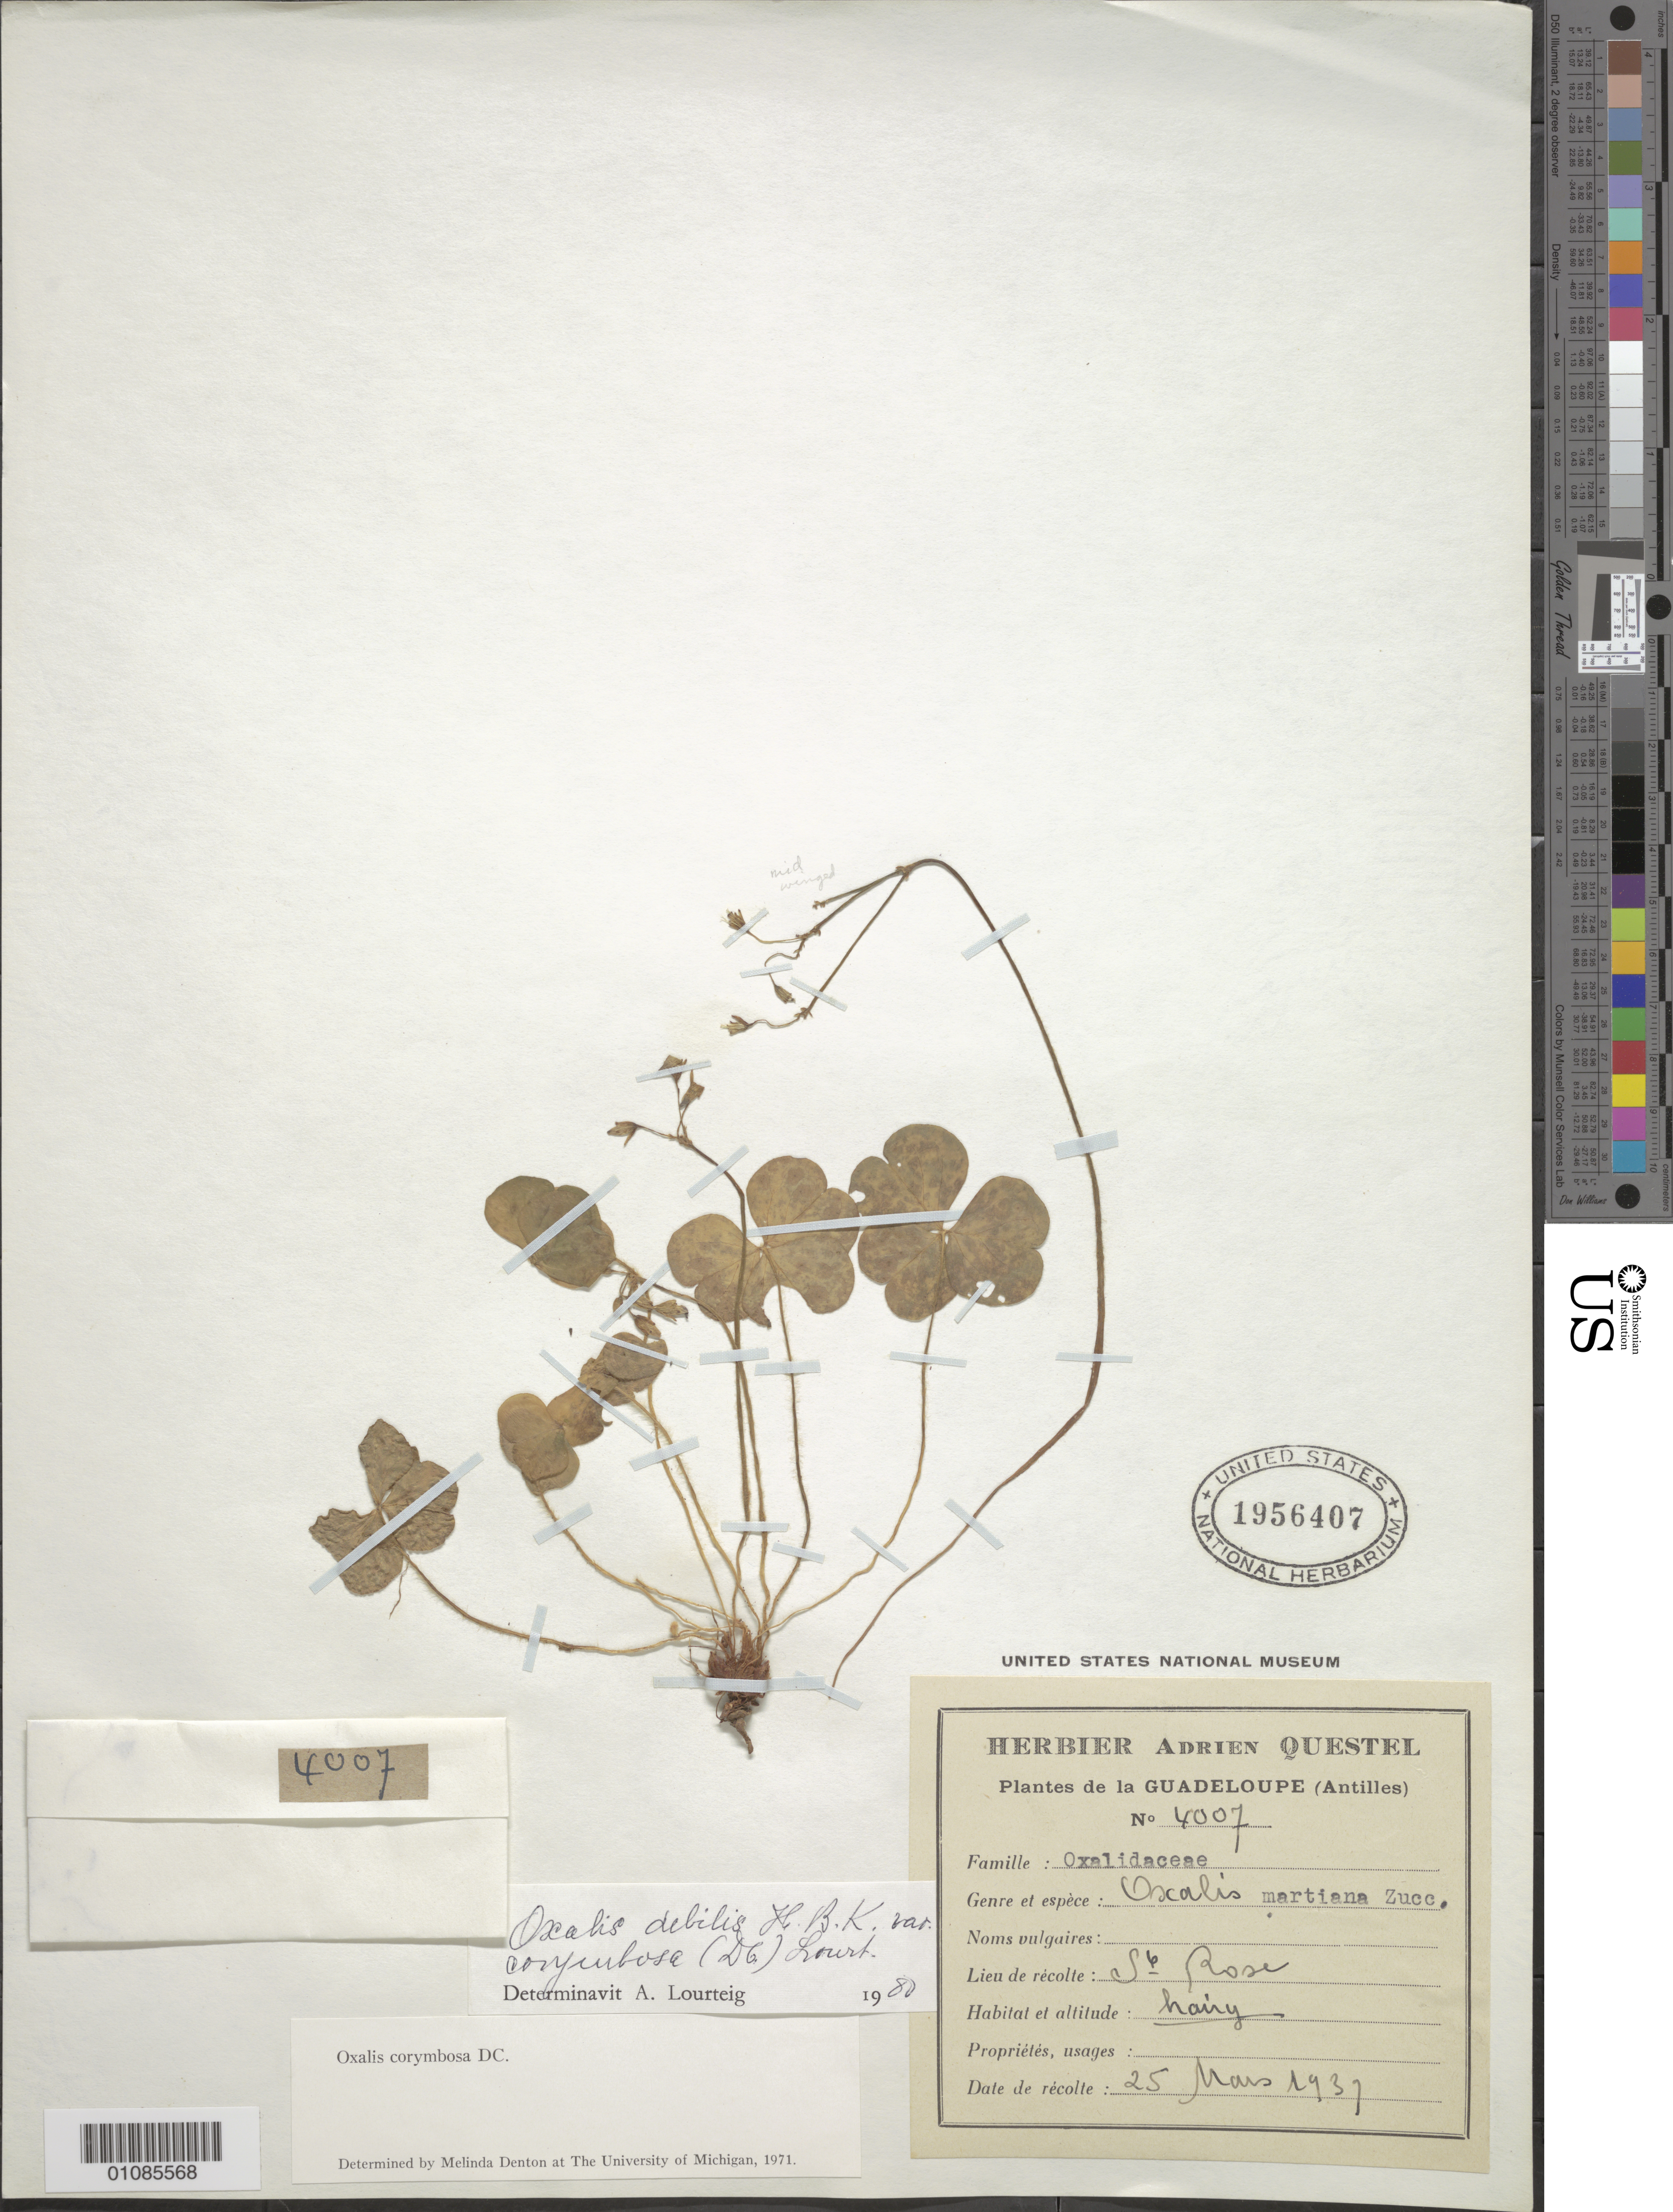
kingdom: Plantae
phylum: Tracheophyta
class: Magnoliopsida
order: Oxalidales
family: Oxalidaceae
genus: Oxalis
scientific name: Oxalis debilis var. corymbosa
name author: (DC.) Lourteig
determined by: Lourteig, A.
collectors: A. Questel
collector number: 4007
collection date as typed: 25 Mar 1939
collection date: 1939-03-25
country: Guadeloupe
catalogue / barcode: US 1956407